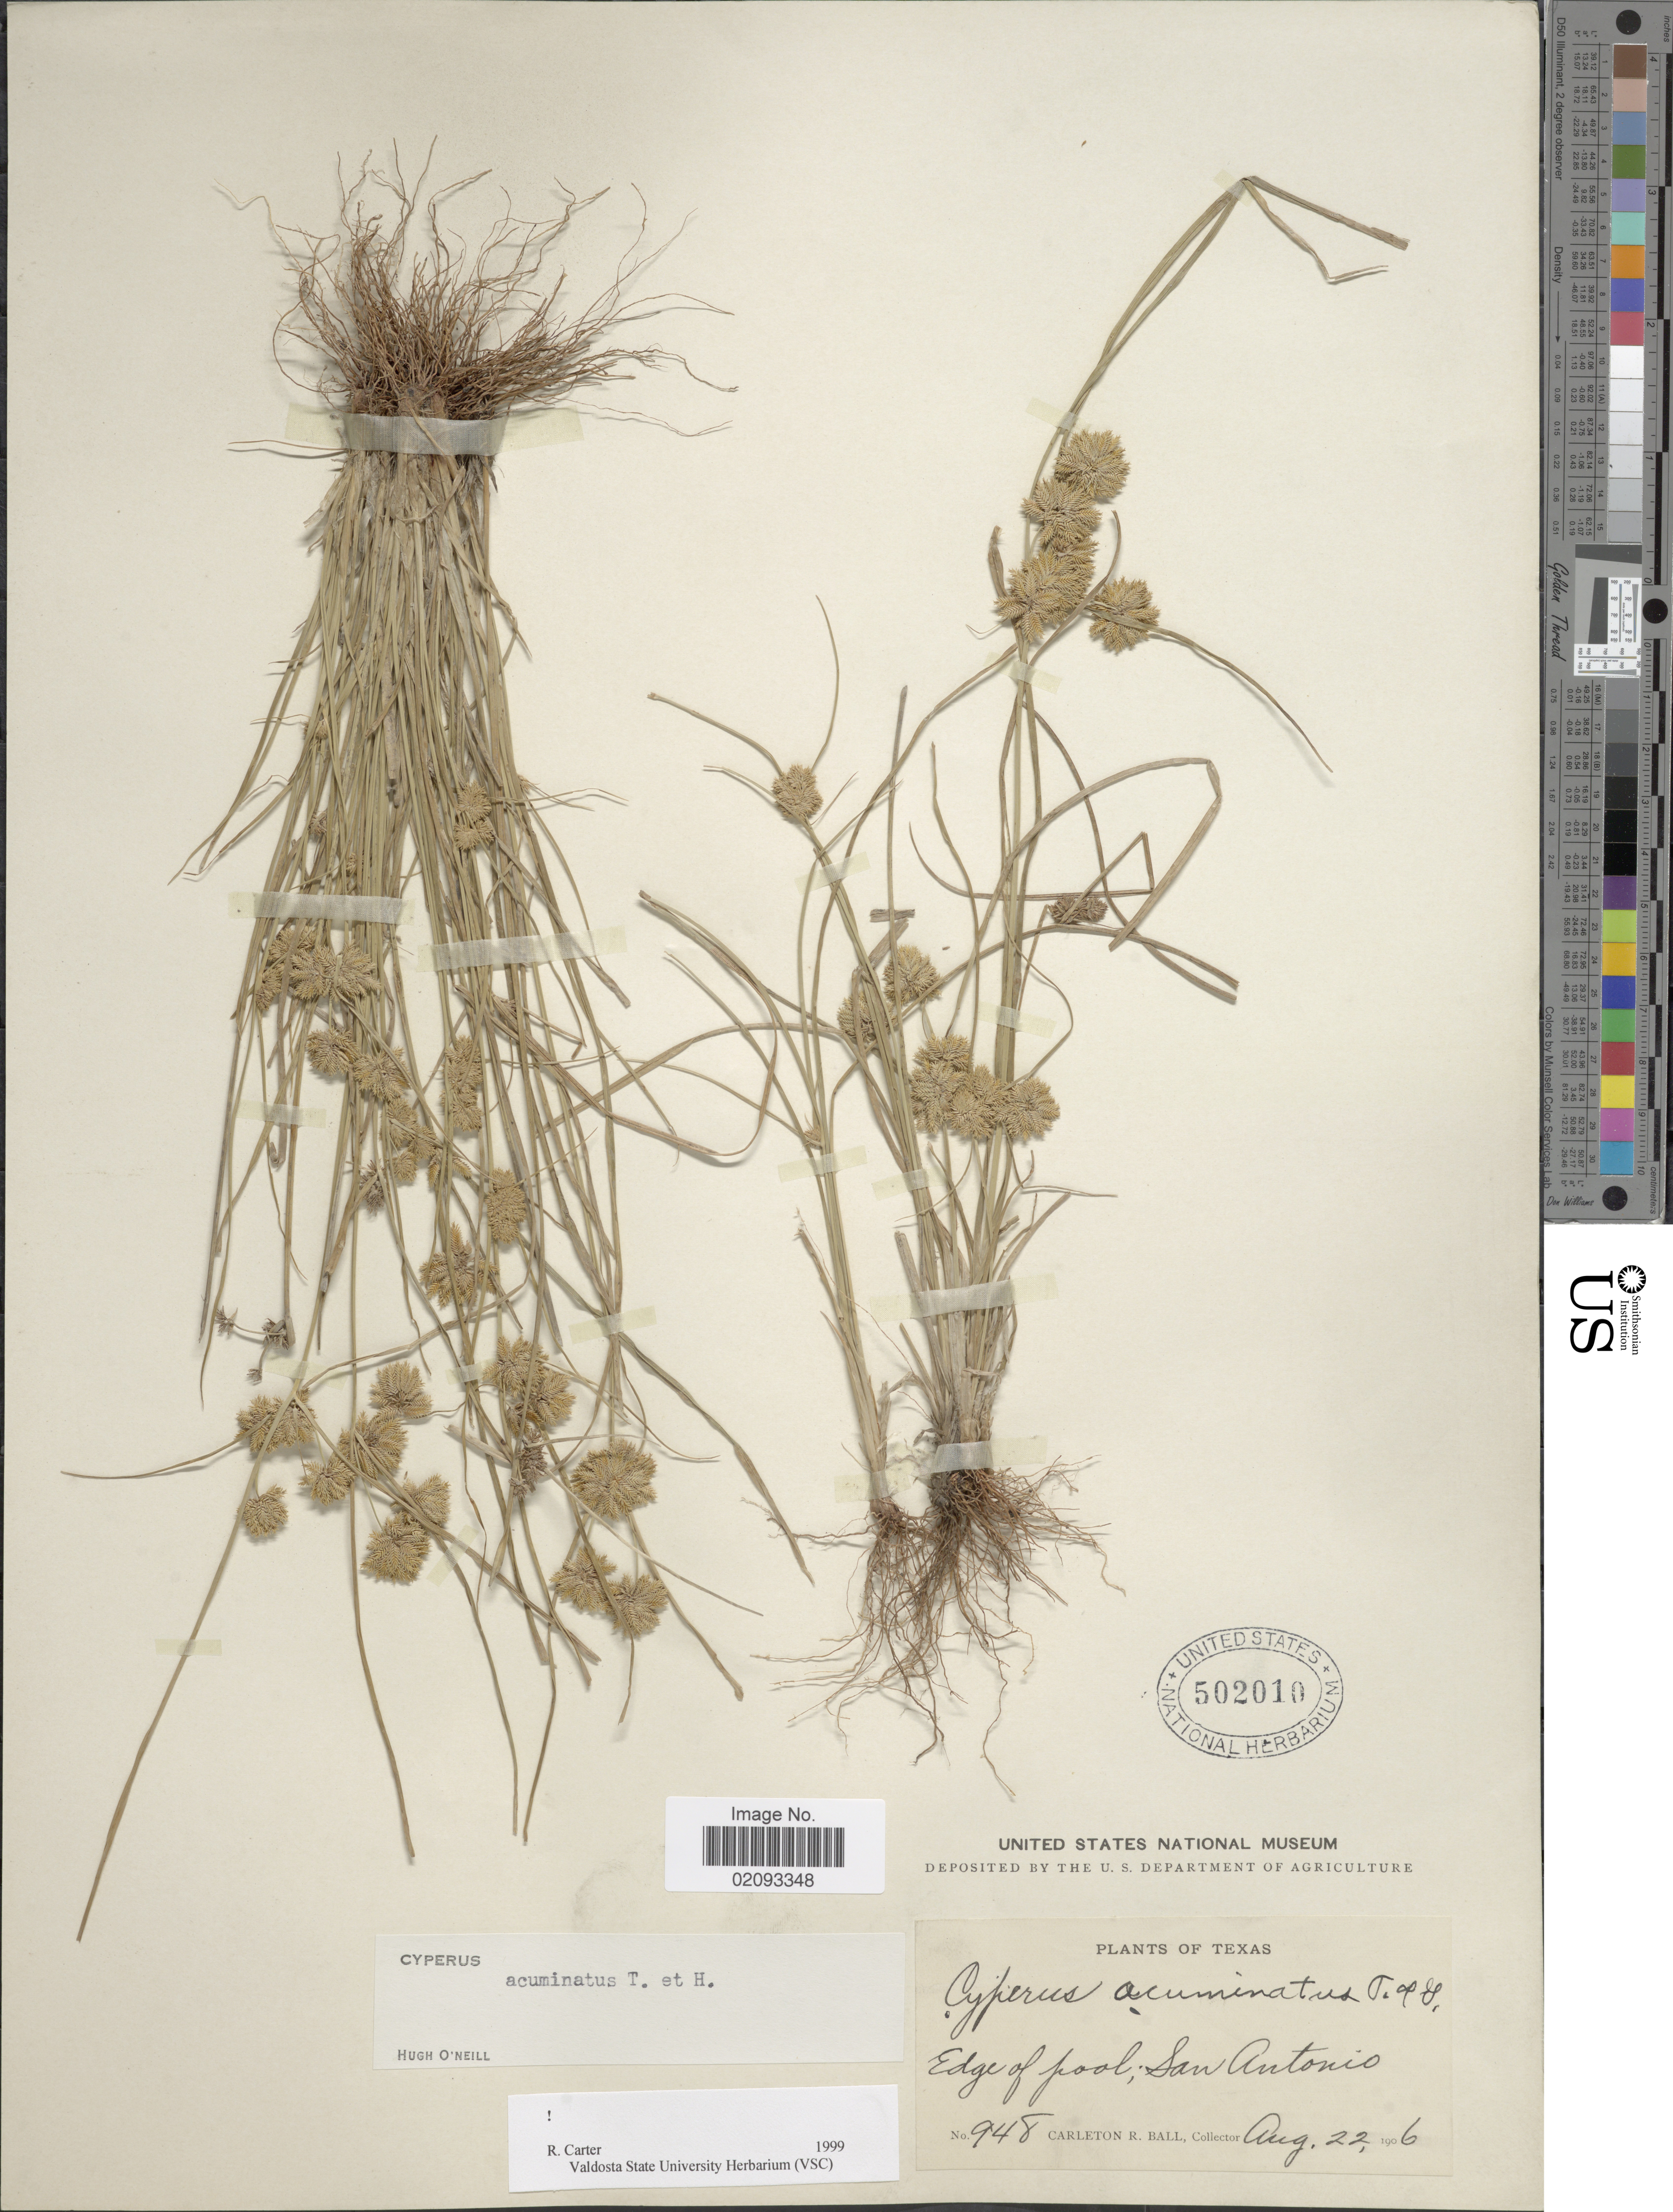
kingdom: Plantae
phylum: Tracheophyta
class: Liliopsida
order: Poales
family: Cyperaceae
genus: Cyperus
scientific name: Cyperus acuminatus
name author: Torr. & Hook.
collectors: C. R. Ball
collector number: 948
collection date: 1906-08-22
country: United States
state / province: Texas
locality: San Antonio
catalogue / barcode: US 502010